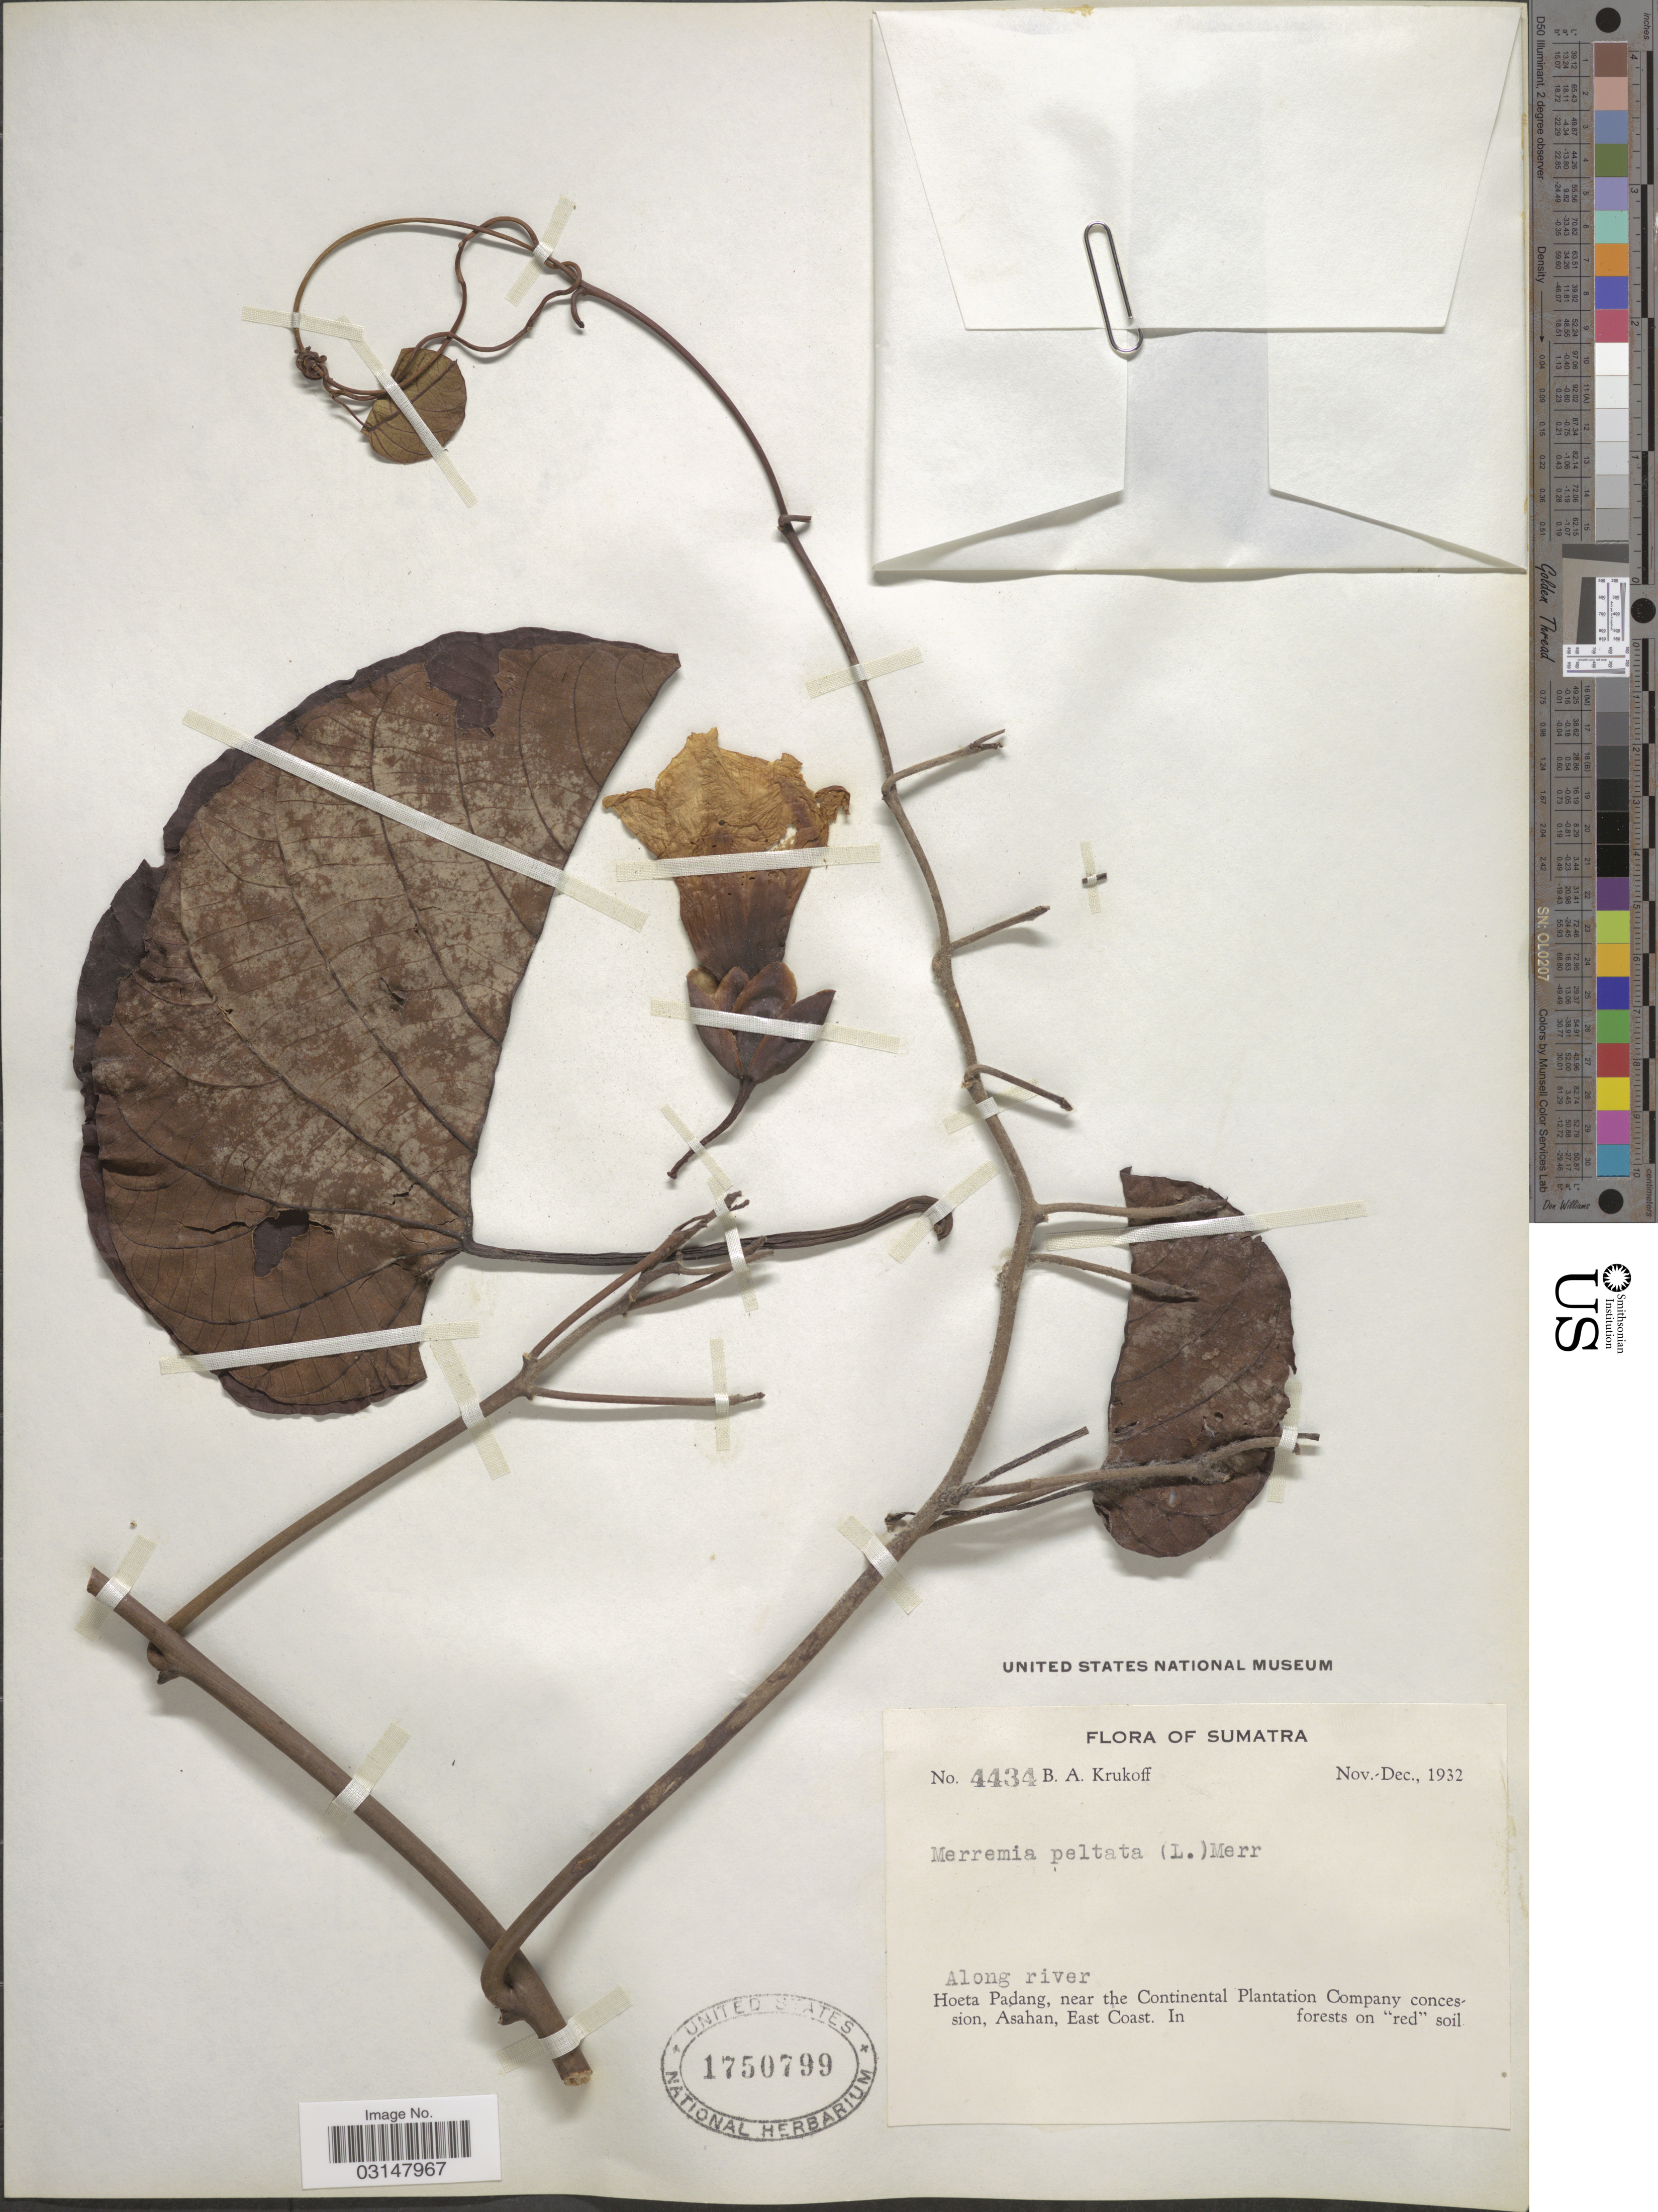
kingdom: Plantae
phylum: Tracheophyta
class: Magnoliopsida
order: Solanales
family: Convolvulaceae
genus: Decalobanthus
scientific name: Decalobanthus peltatus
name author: (L.) A. R. Simões & Staples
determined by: Wagner, W. L., (BOT), Smithsonian Institution - National Museum of Natural History (UNITED STATES)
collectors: B. A. Krukoff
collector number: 4434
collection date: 1932-11/1932-12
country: Indonesia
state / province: Sumatra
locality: Along river. Hoeta Padang, near the Continental Plantation Company concession, Asahan, East Coast.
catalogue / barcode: US 1750799